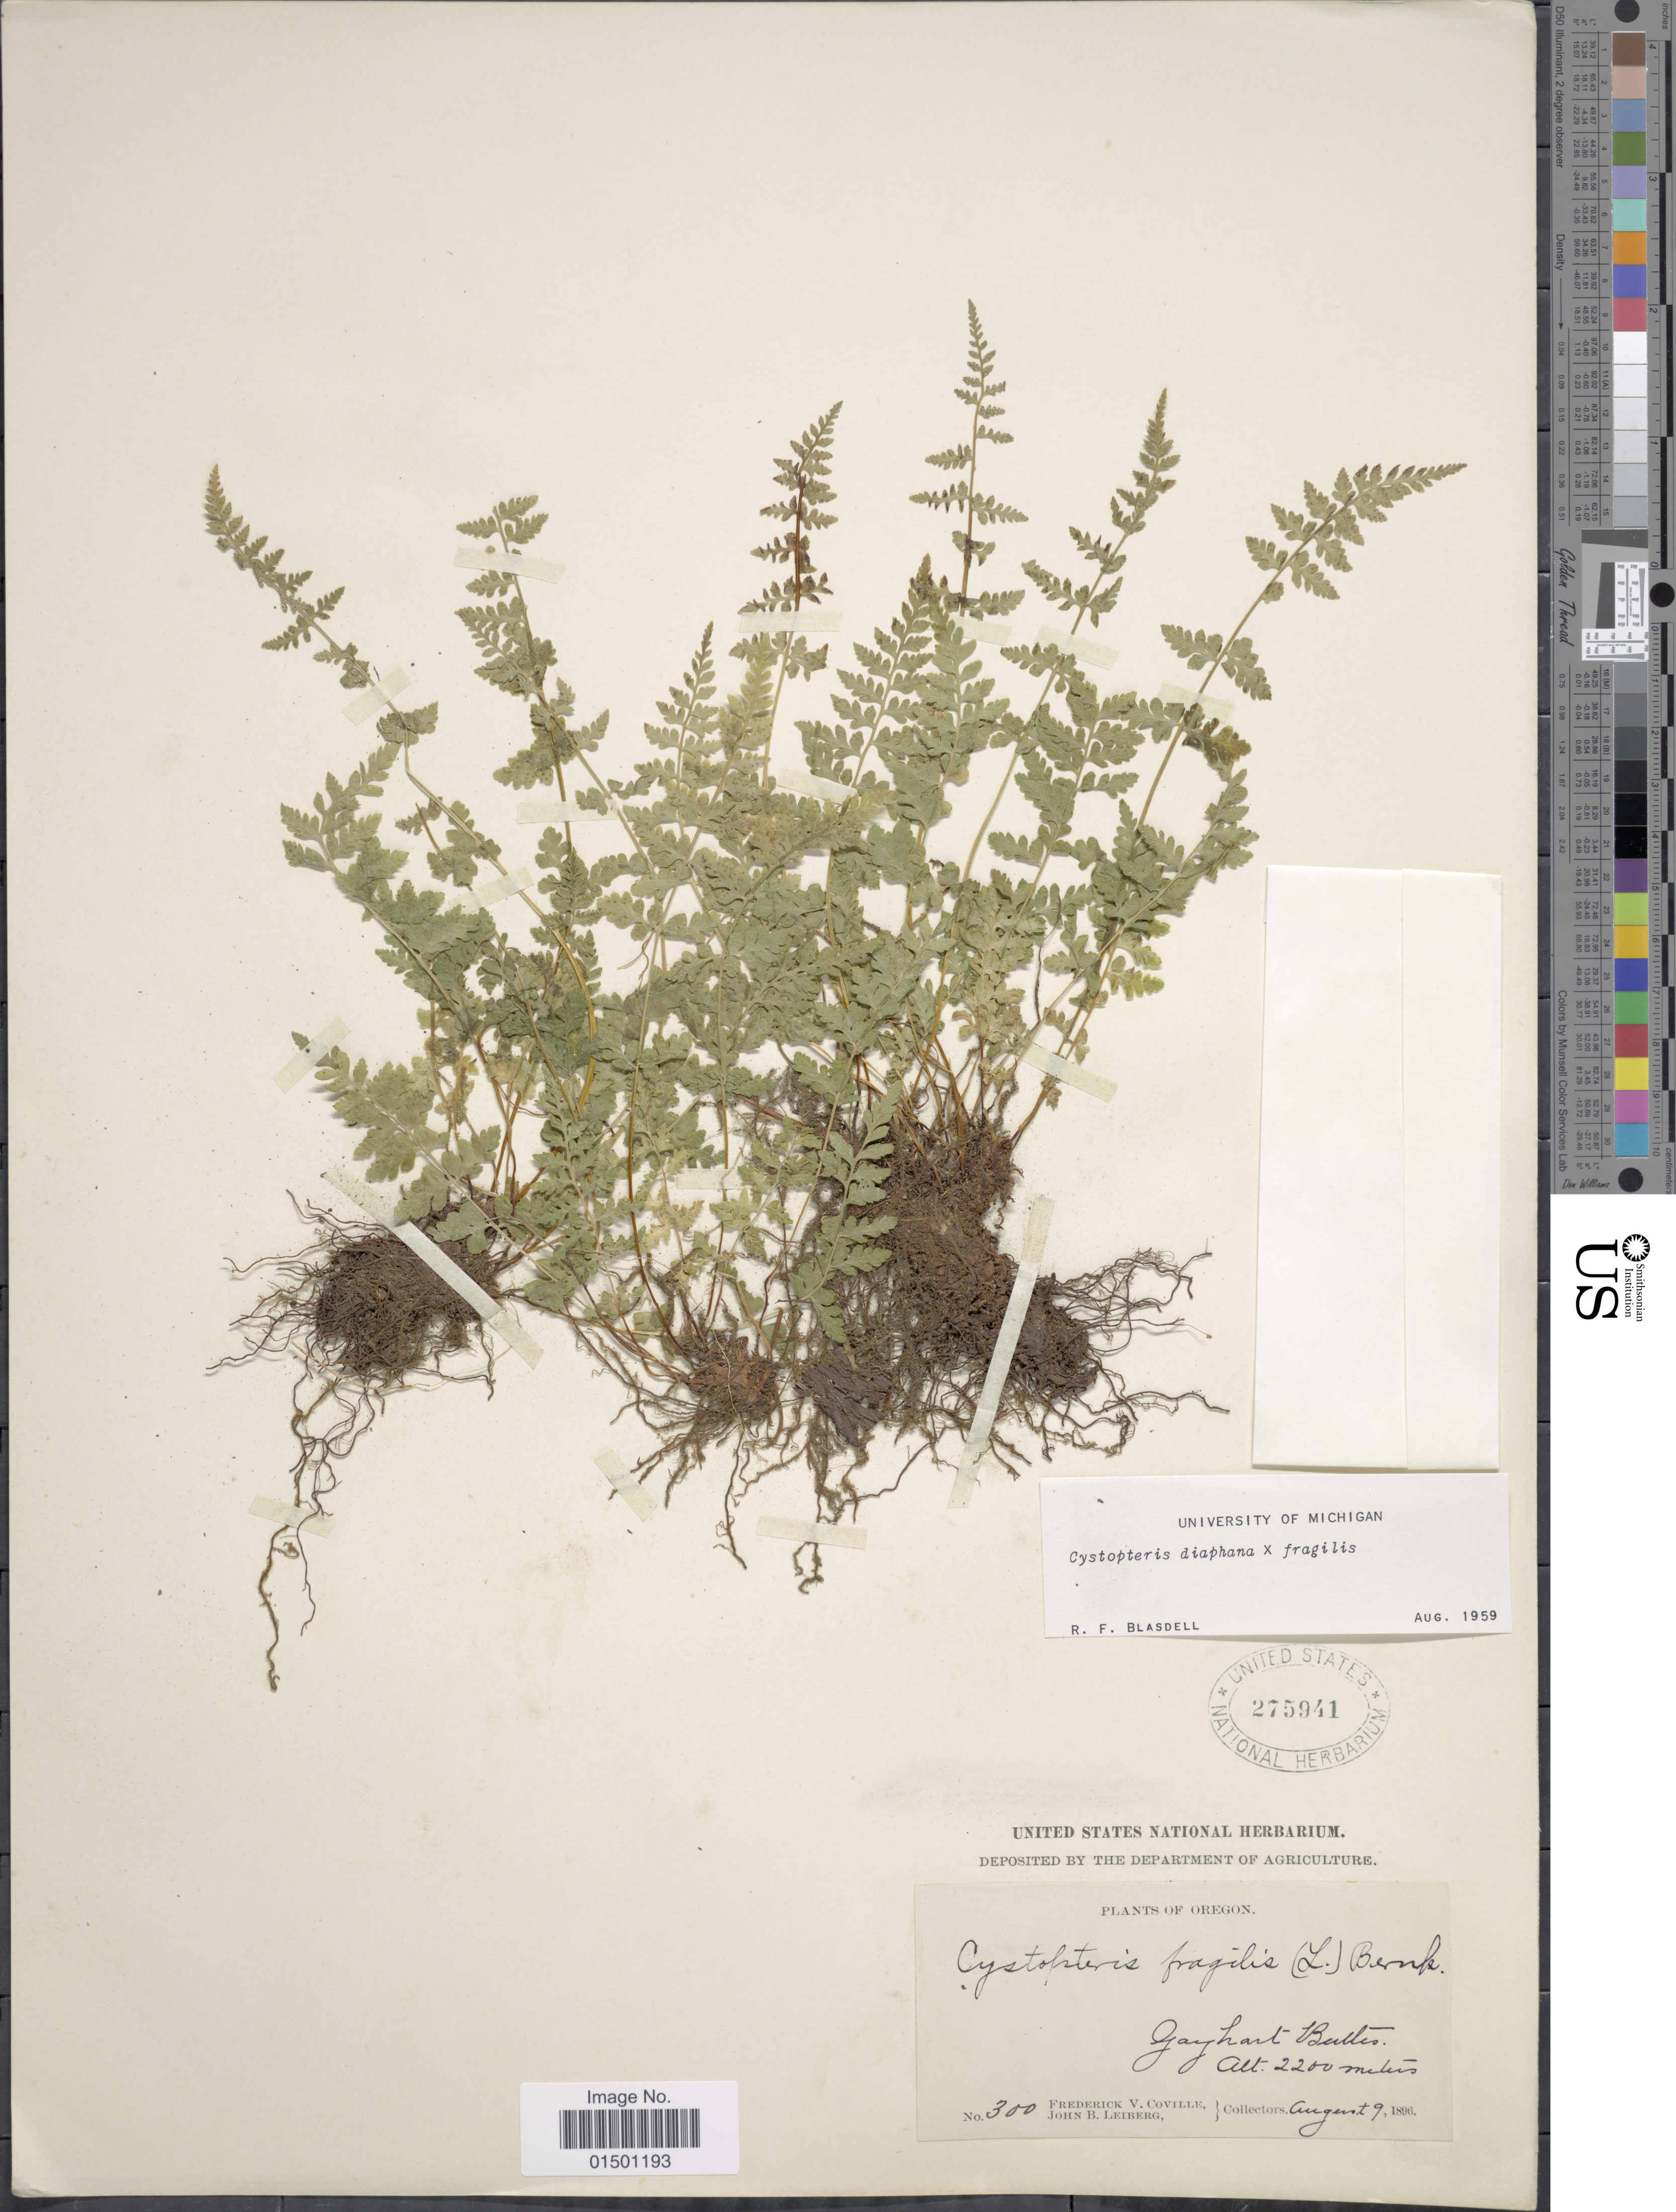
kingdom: Plantae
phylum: Tracheophyta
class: Polypodiopsida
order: Polypodiales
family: Cystopteridaceae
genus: Cystopteris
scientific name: Cystopteris diaphana x C. fragilis (L.) Bernh.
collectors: F. V. Coville & J. B. Leiberg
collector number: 300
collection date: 1896-08-09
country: United States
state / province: Oregon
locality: Gayhart Buttes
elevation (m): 2200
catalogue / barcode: US 275941